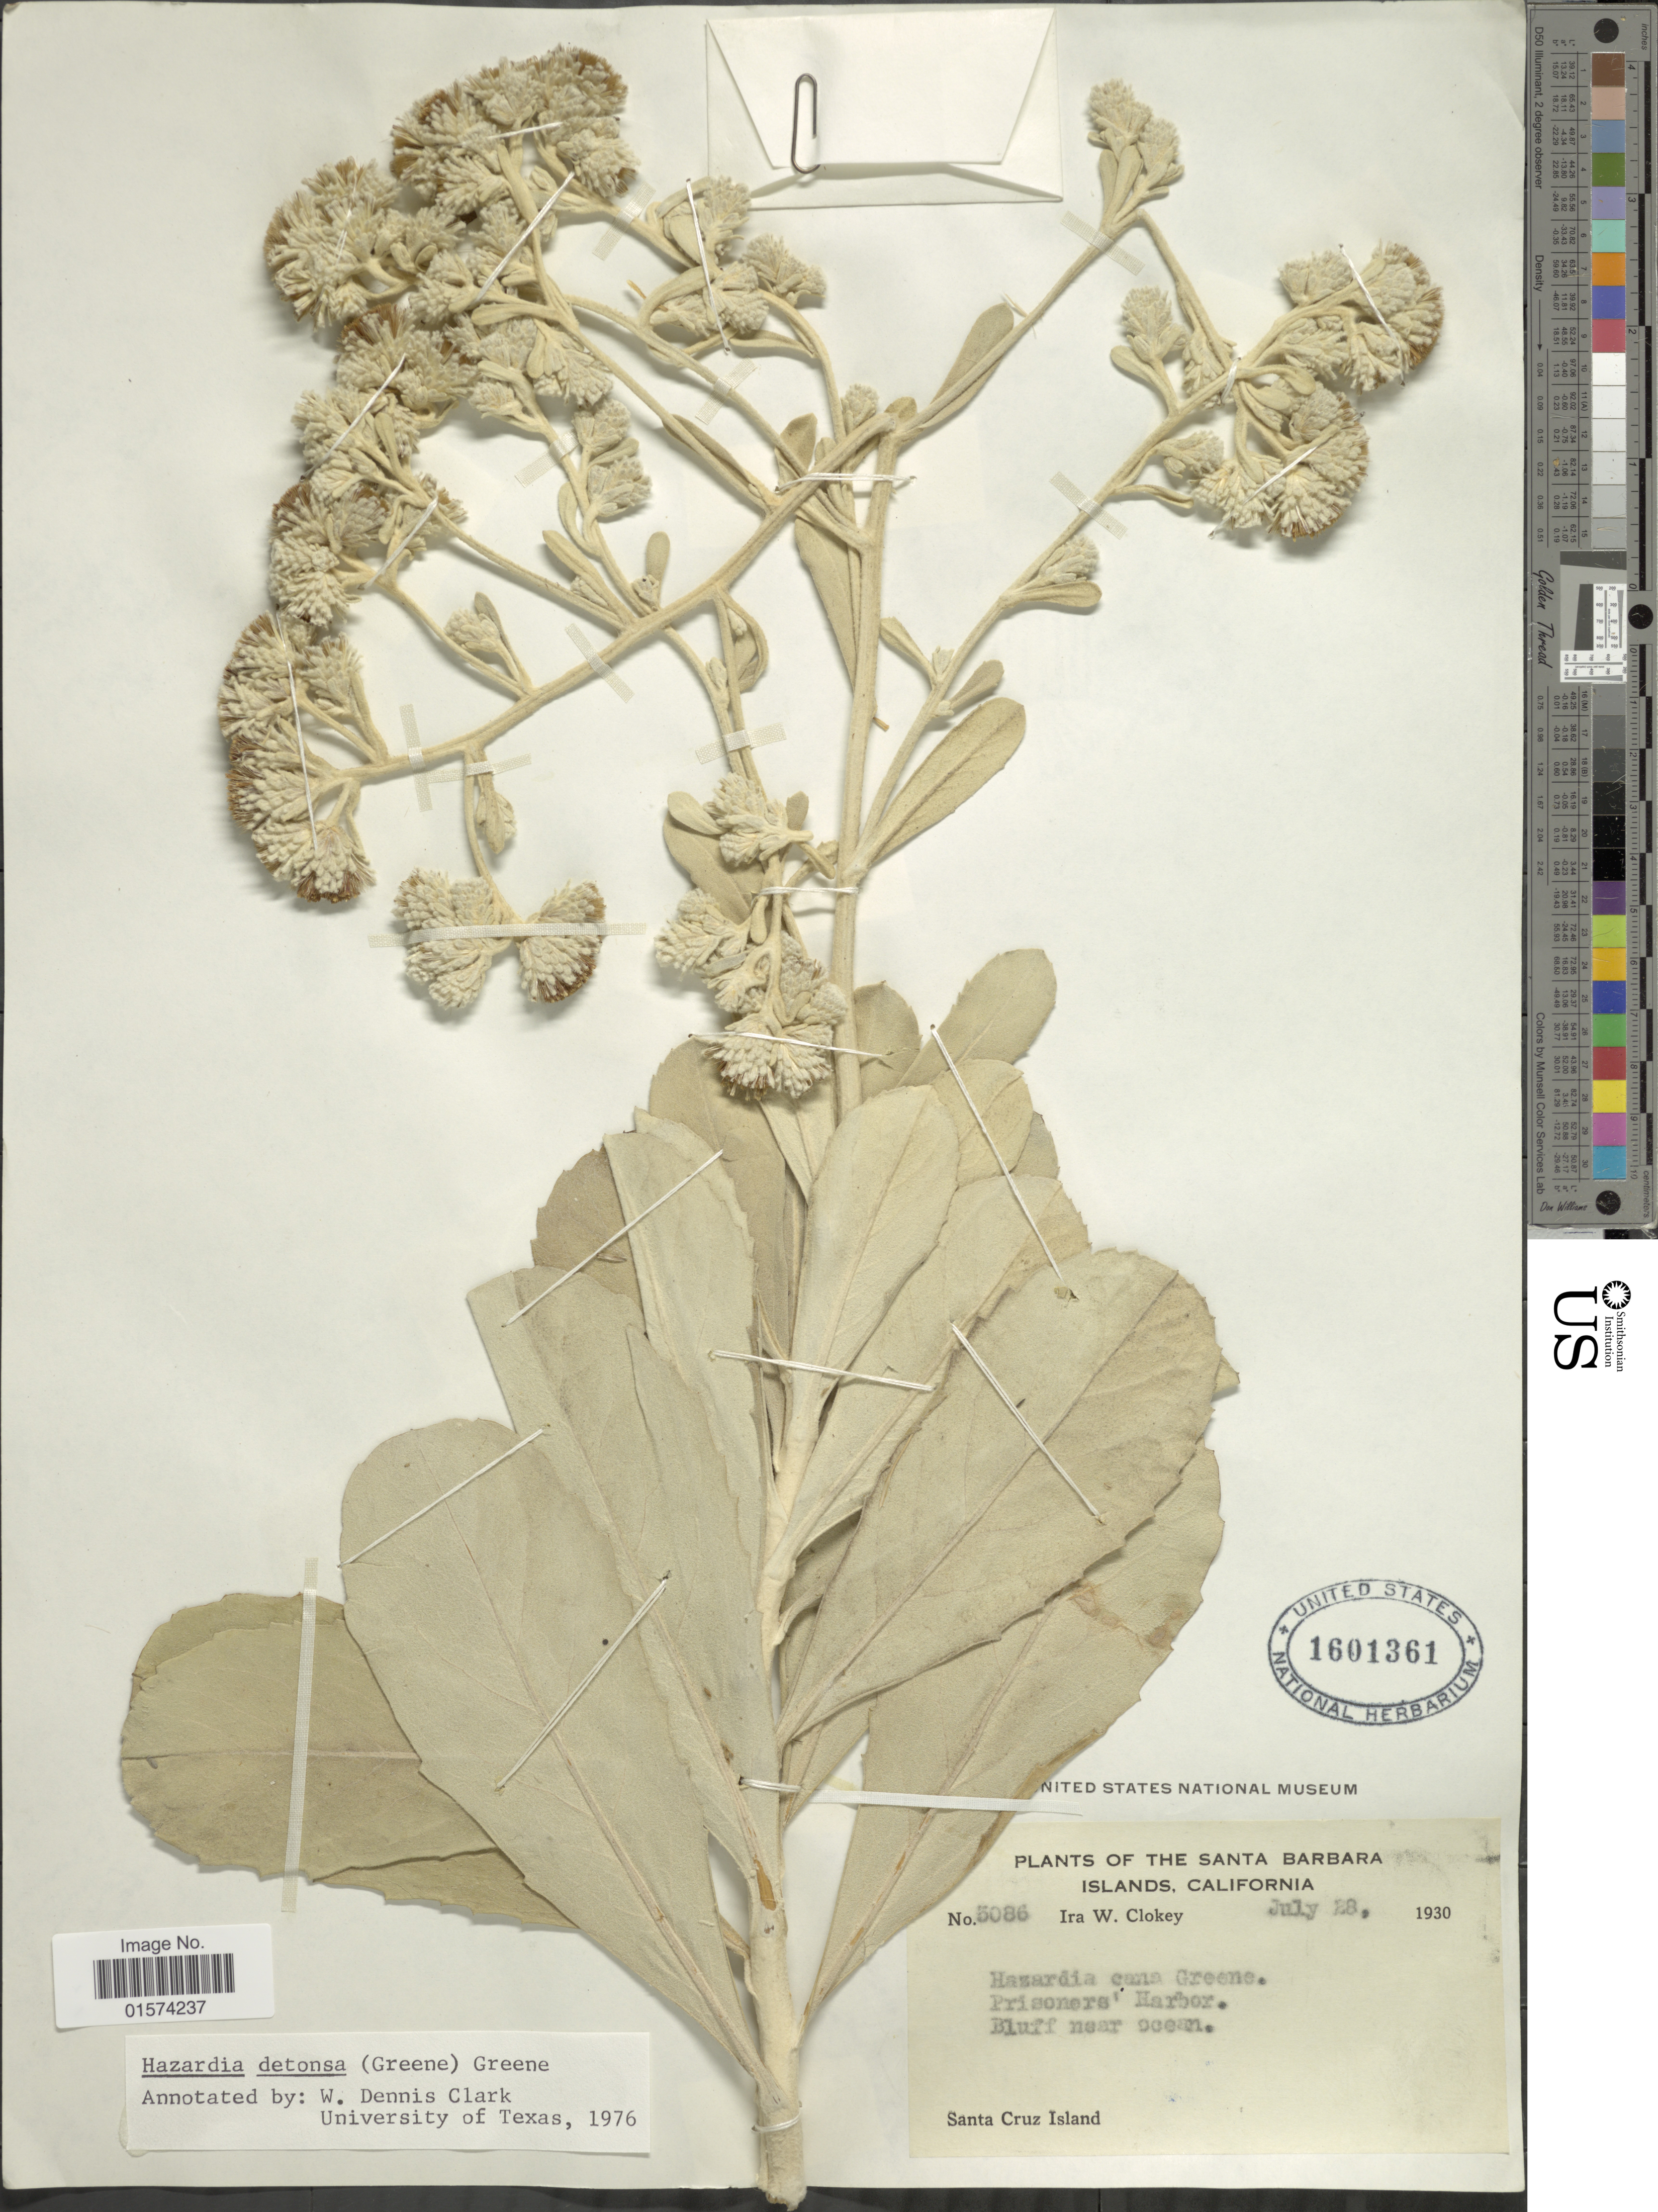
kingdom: Plantae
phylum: Tracheophyta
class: Magnoliopsida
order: Asterales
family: Asteraceae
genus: Hazardia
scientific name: Hazardia detonsa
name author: Greene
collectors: I. W. Clokey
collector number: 5086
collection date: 1930-07-28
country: United States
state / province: California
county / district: Santa Barbara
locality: Santa Barbara Islands, Prisoners'Harbor, Bluff near ocean. Santa Cruz Island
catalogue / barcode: US 1601361